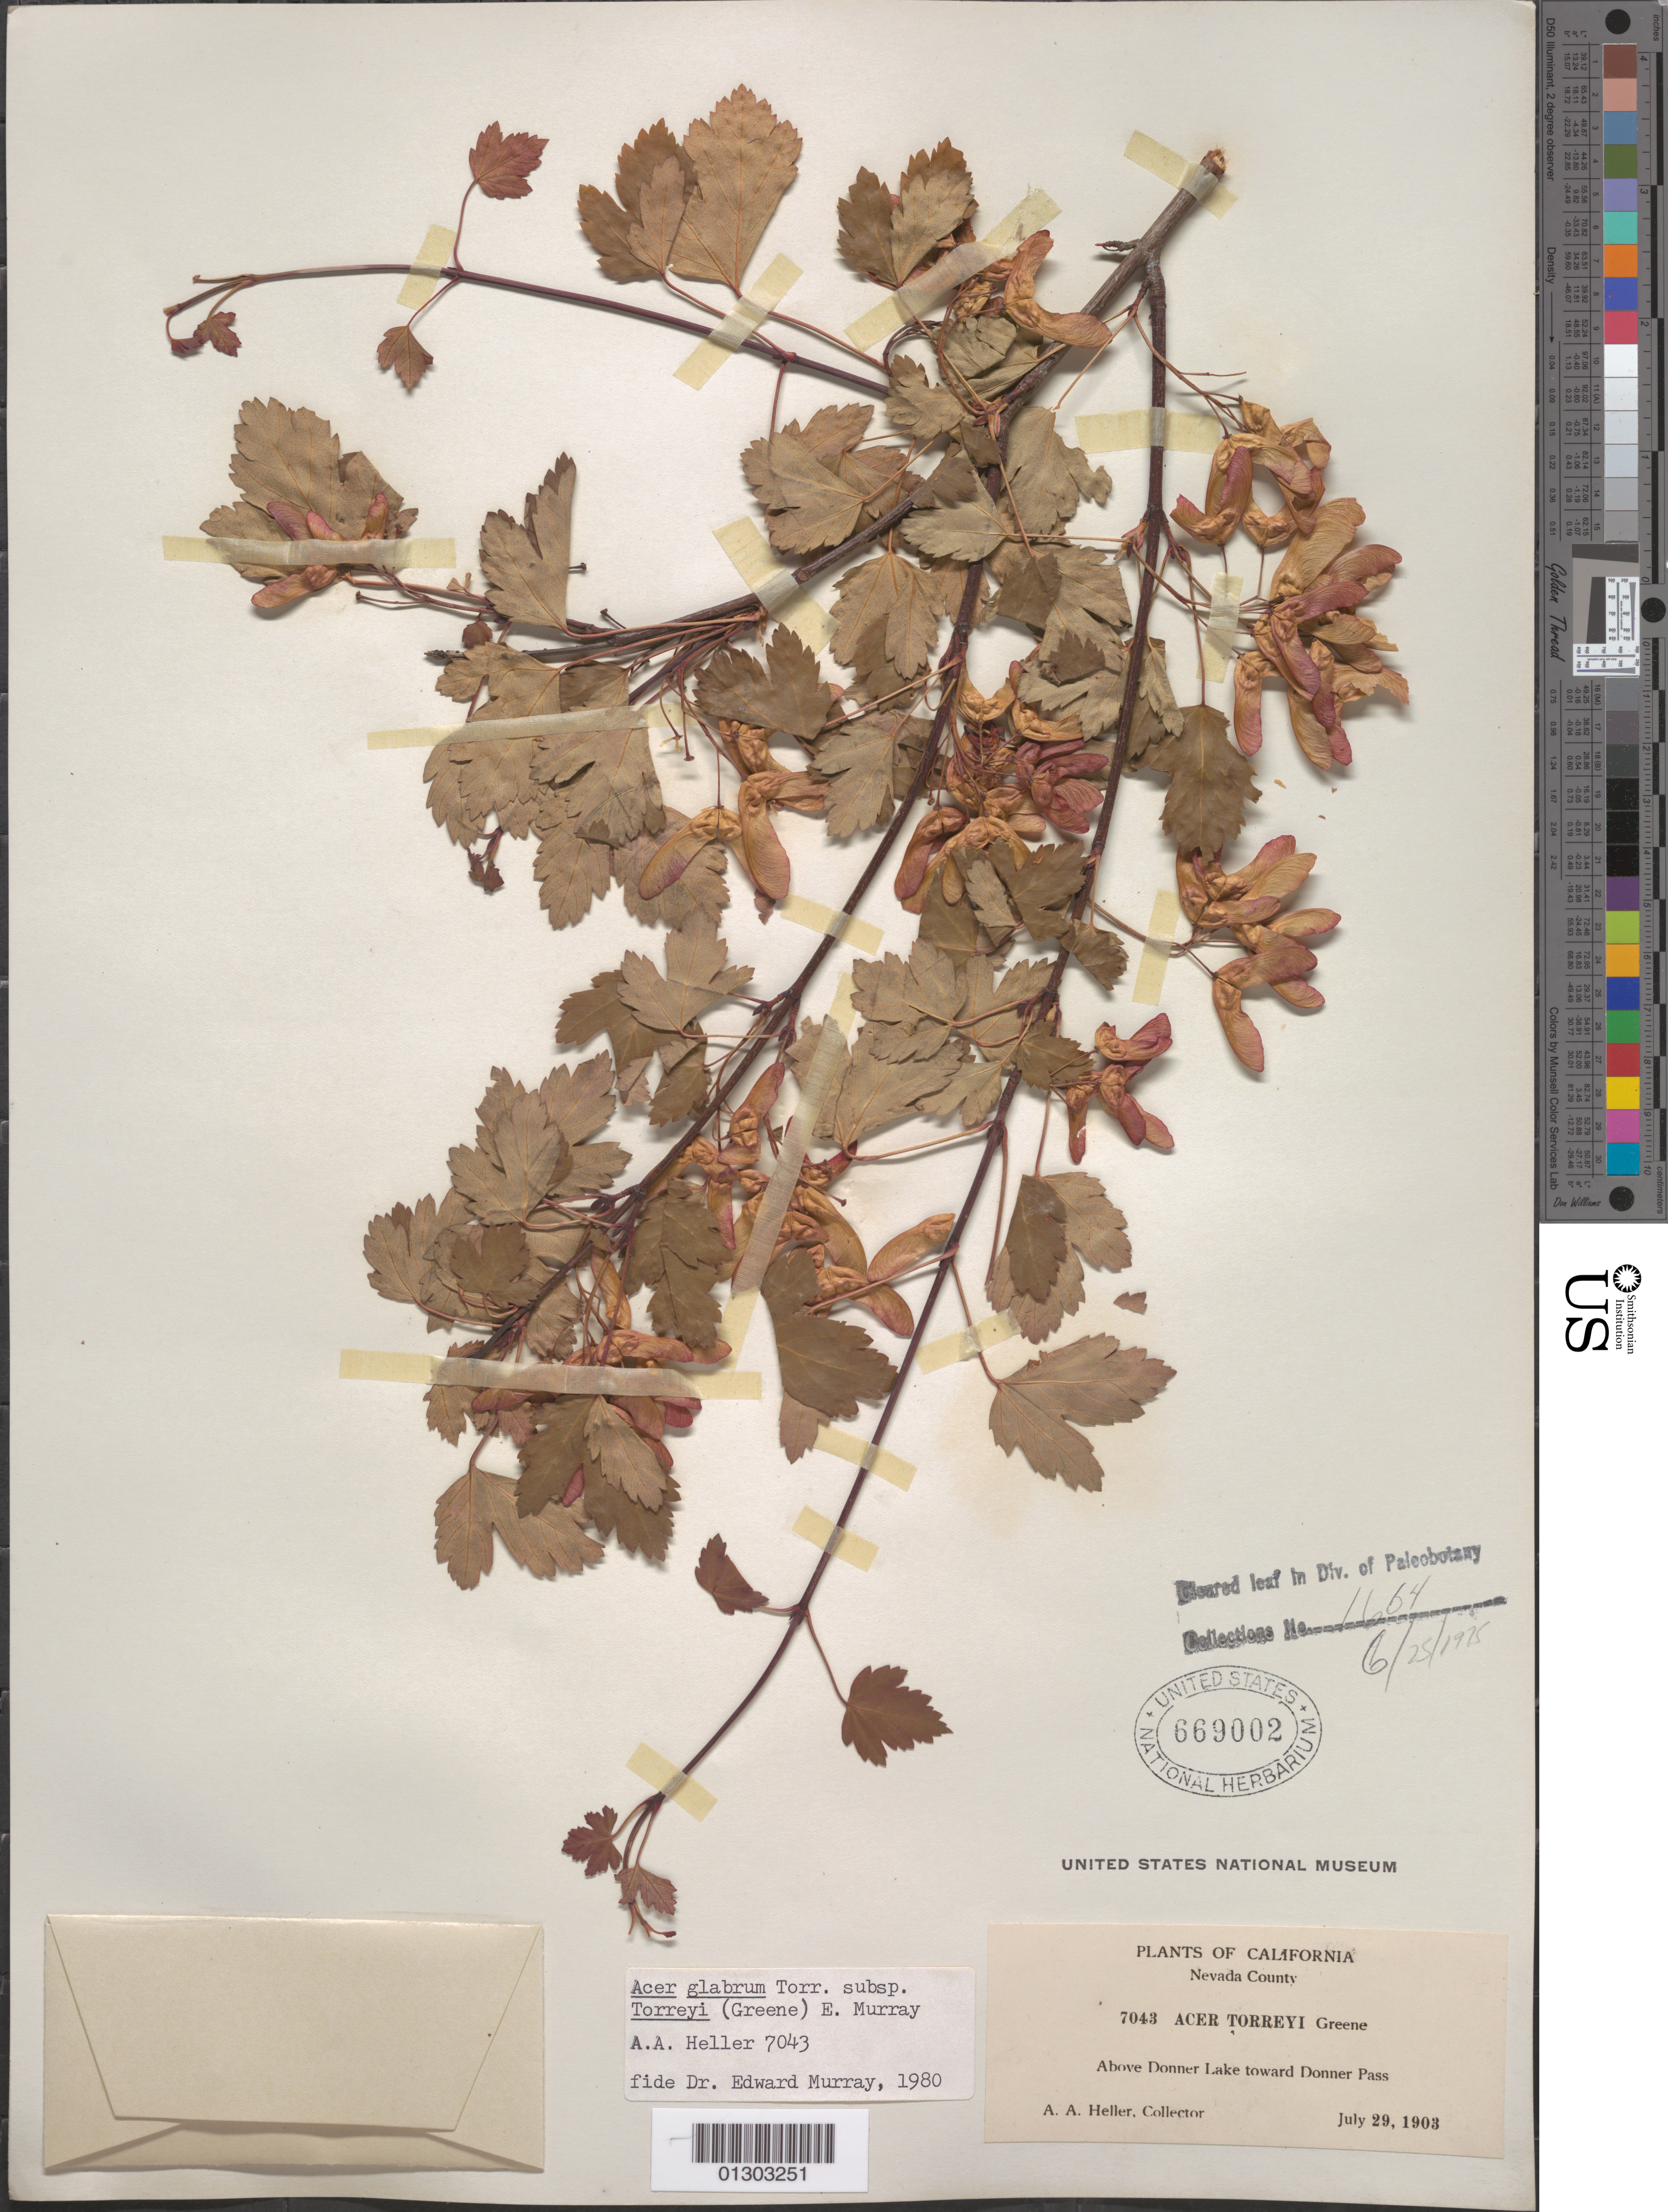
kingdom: Plantae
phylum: Tracheophyta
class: Magnoliopsida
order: Sapindales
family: Sapindaceae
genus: Acer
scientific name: Acer glabrum subsp. torreyi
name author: (Greene) A.E. Murray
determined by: Murray, Edward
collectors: A. A. Heller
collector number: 7043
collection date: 1903-07-29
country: United States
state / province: California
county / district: Nevada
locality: Nevada County, above Donner Lake toward Donner Pass.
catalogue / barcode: US 669002